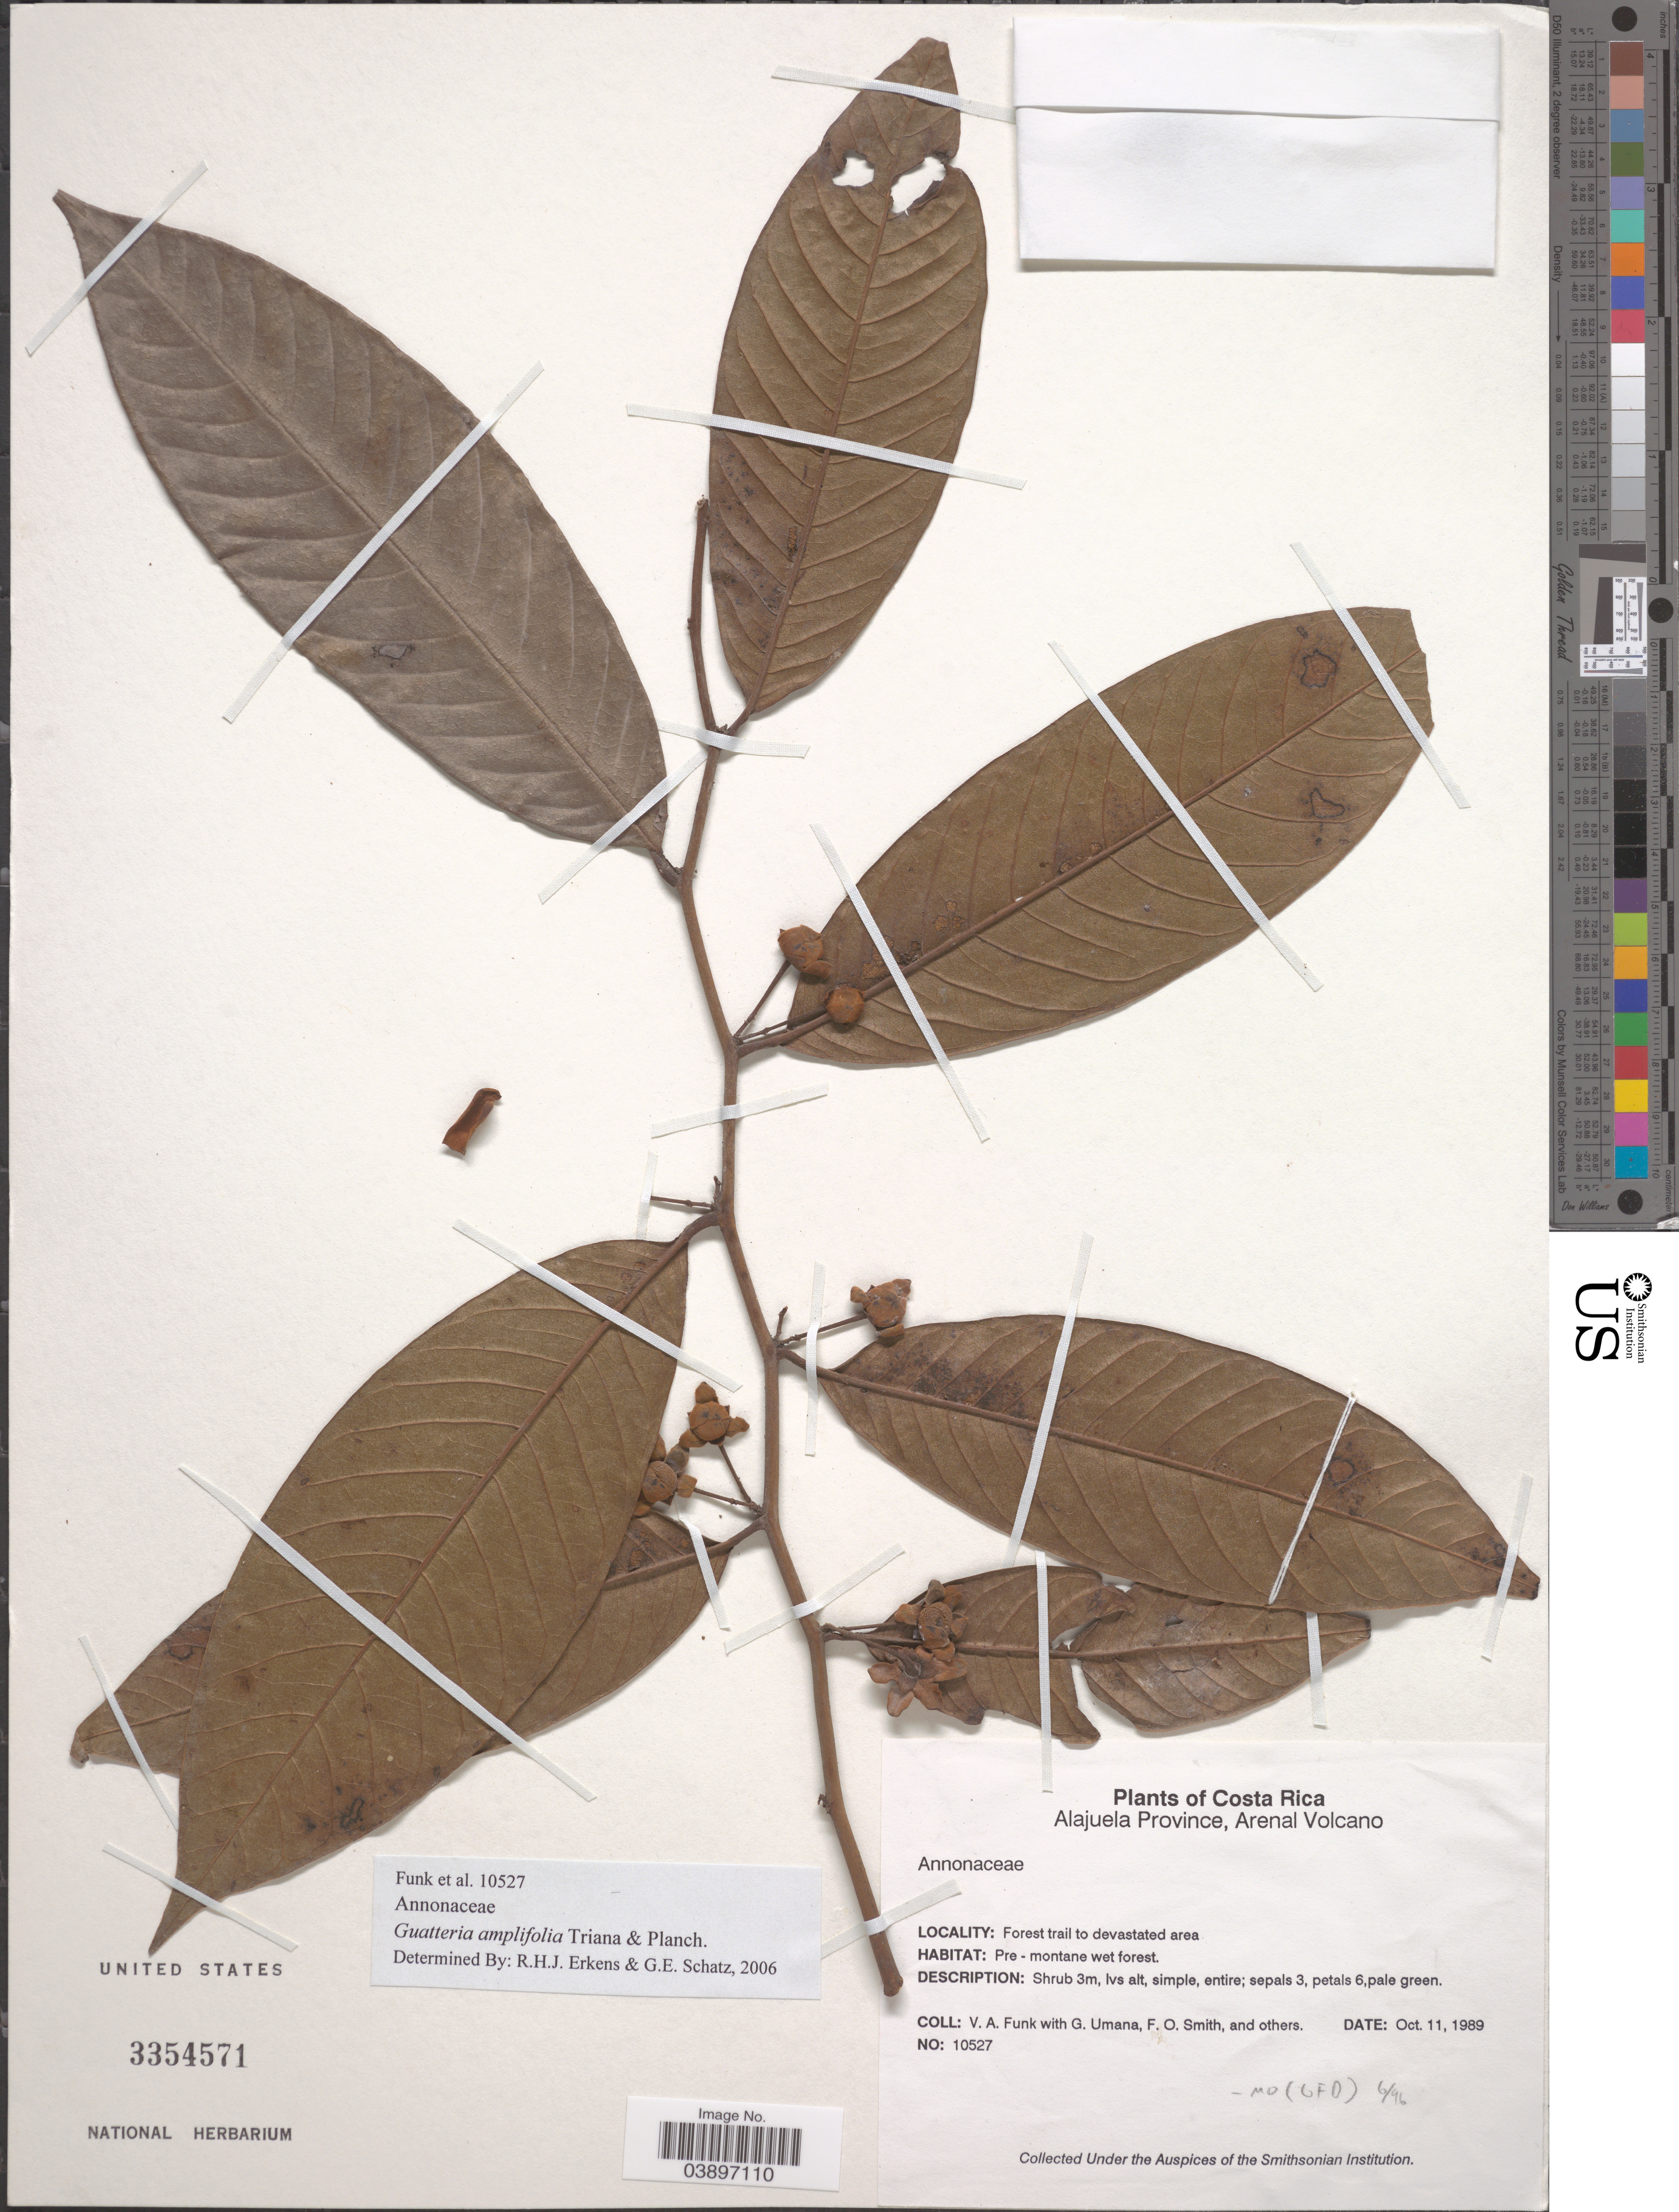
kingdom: Plantae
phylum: Tracheophyta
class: Magnoliopsida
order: Magnoliales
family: Annonaceae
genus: Guatteria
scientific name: Guatteria amplifolia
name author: Triana & Planch.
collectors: V. Funk, G. Umana, F. Smith & et al.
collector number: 10527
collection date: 1989-10-11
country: Costa Rica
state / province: Alajuela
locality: Arenal Volcano. Forest trail to devastated area.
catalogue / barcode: US 3354571